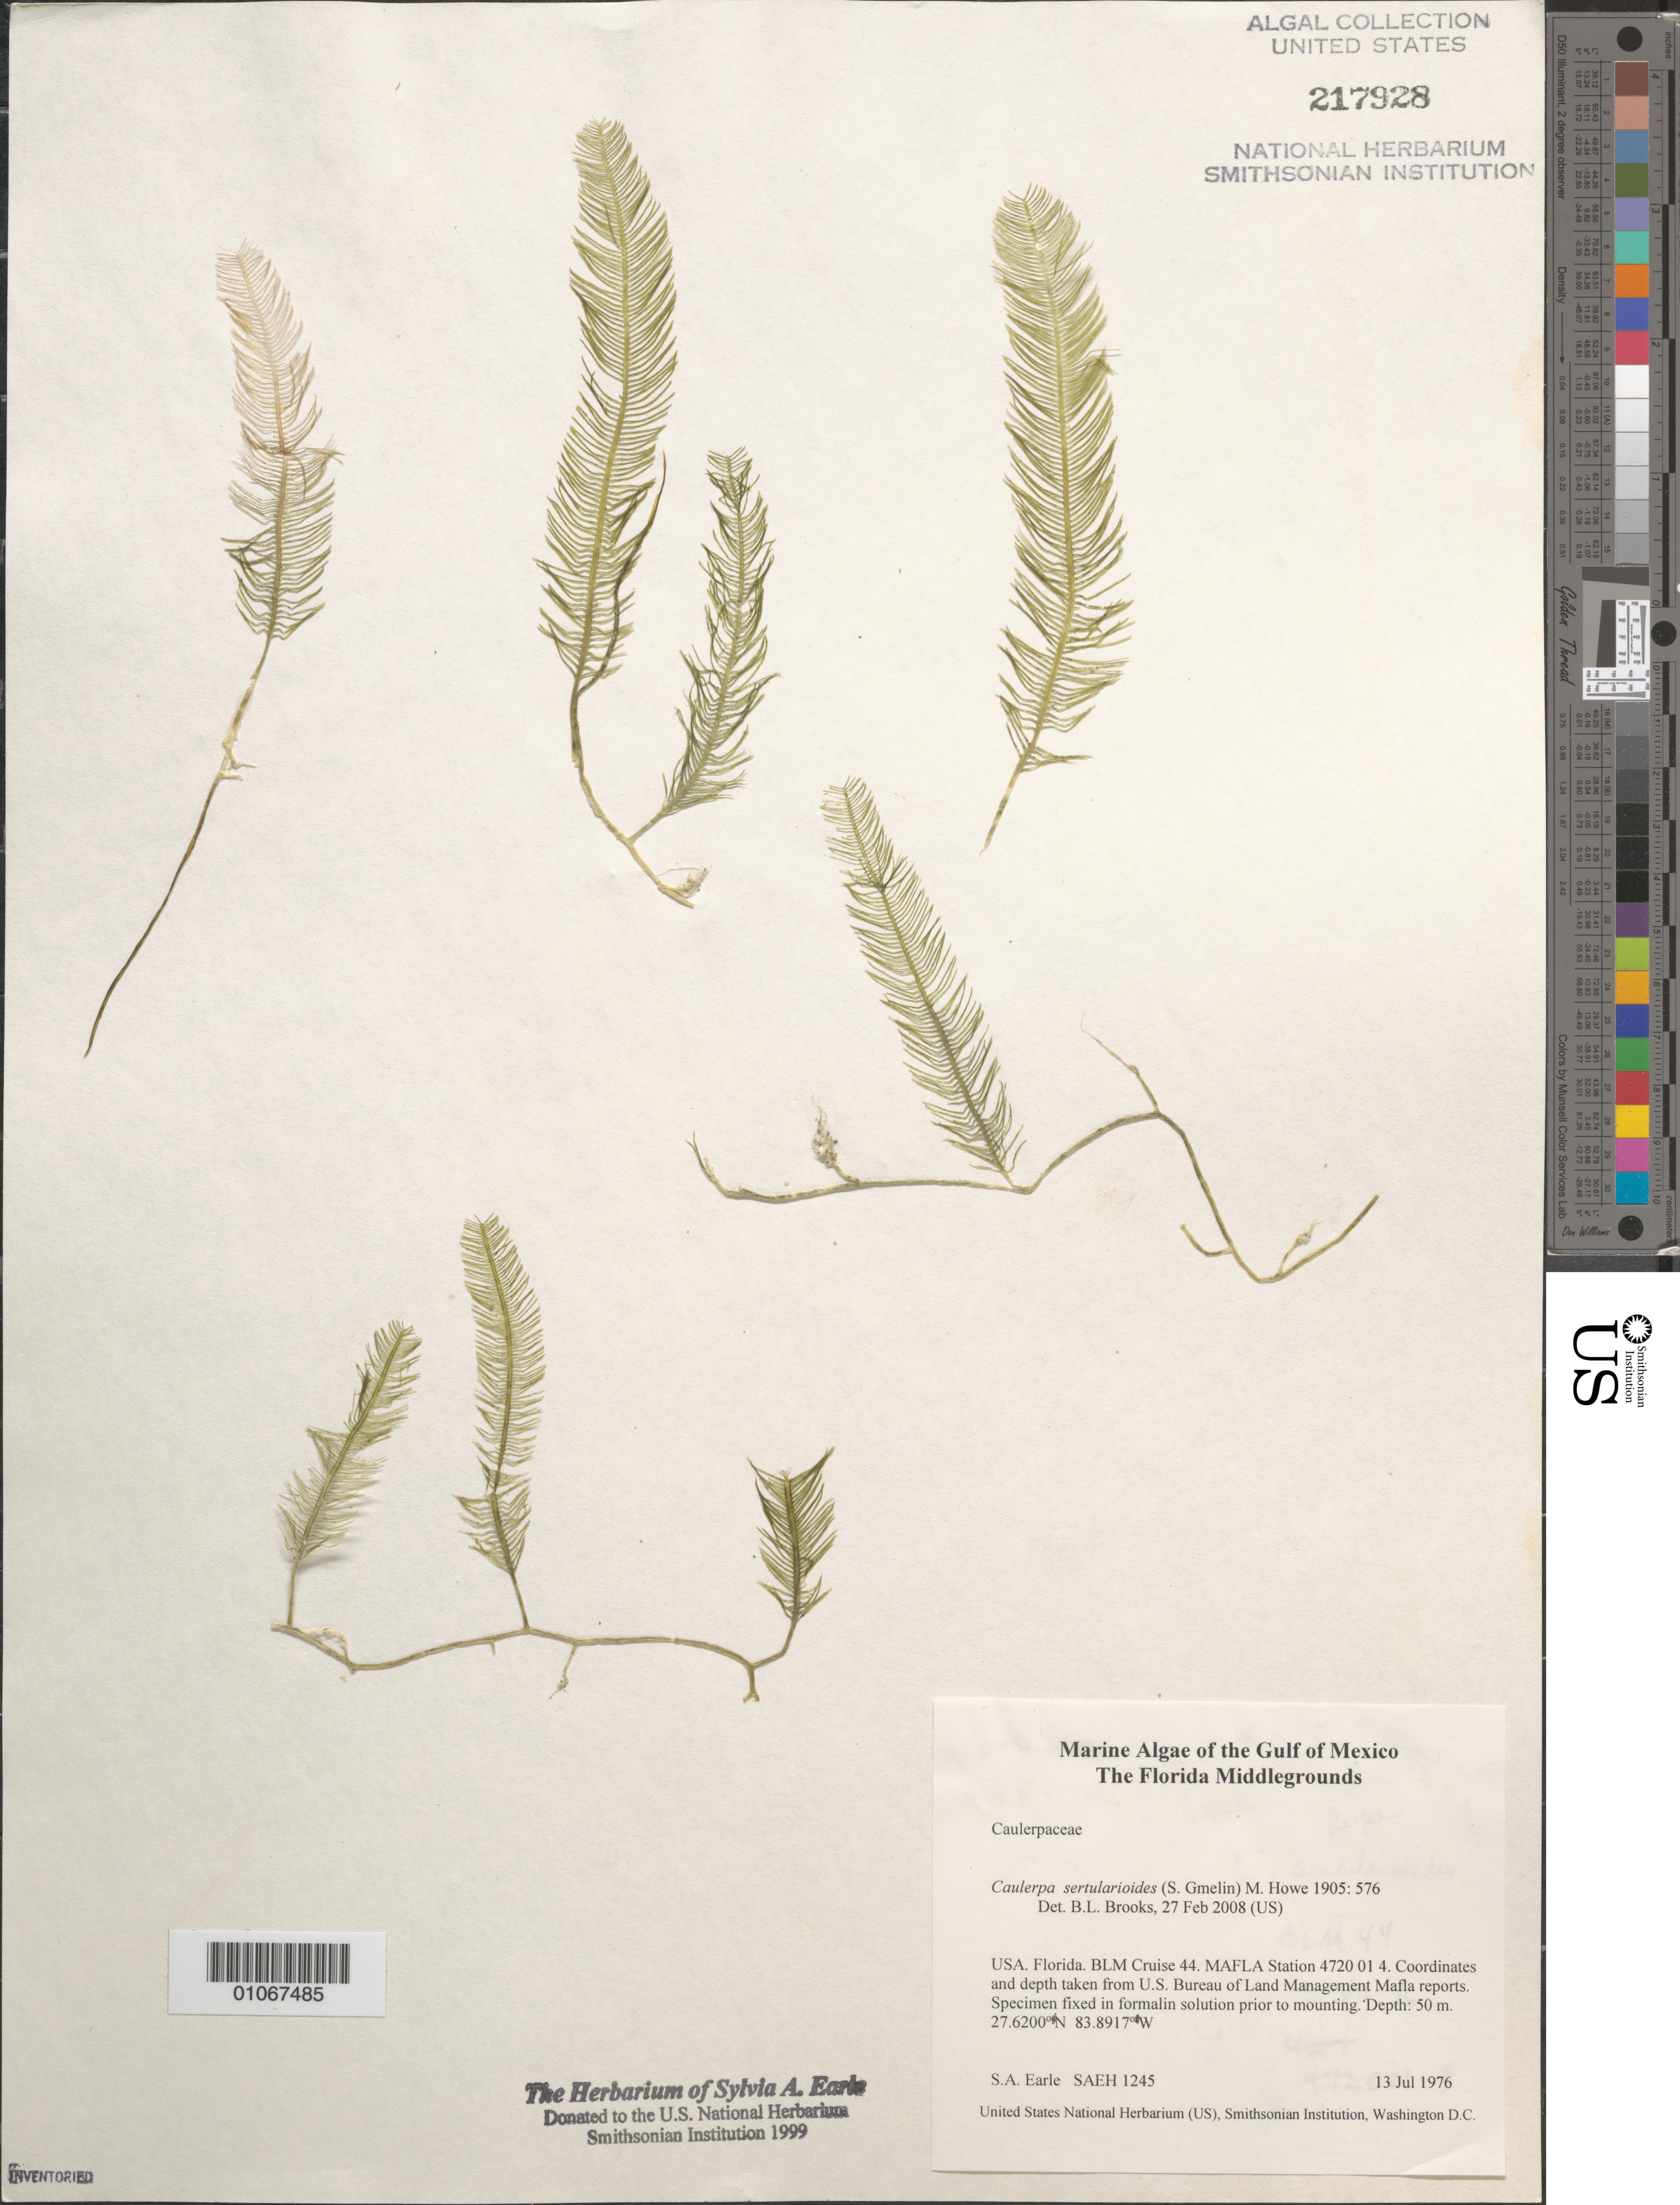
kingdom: Plantae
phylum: Chlorophyta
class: Ulvophyceae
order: Bryopsidales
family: Caulerpaceae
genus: Caulerpa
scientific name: Caulerpa sertularioides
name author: (S.G. Gmel.) M. Howe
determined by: Brooks, B. L., (BOT), Smithsonian Institution - National Museum of Natural History (UNITED STATES)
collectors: S. A. Earle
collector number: SAEH 1245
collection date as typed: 13 Jul 1976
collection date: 1976-07-13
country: United States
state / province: Florida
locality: Gulf of Mexico, Florida Middle Grounds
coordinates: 27.6200 N, 83.8917 W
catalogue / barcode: US 217928